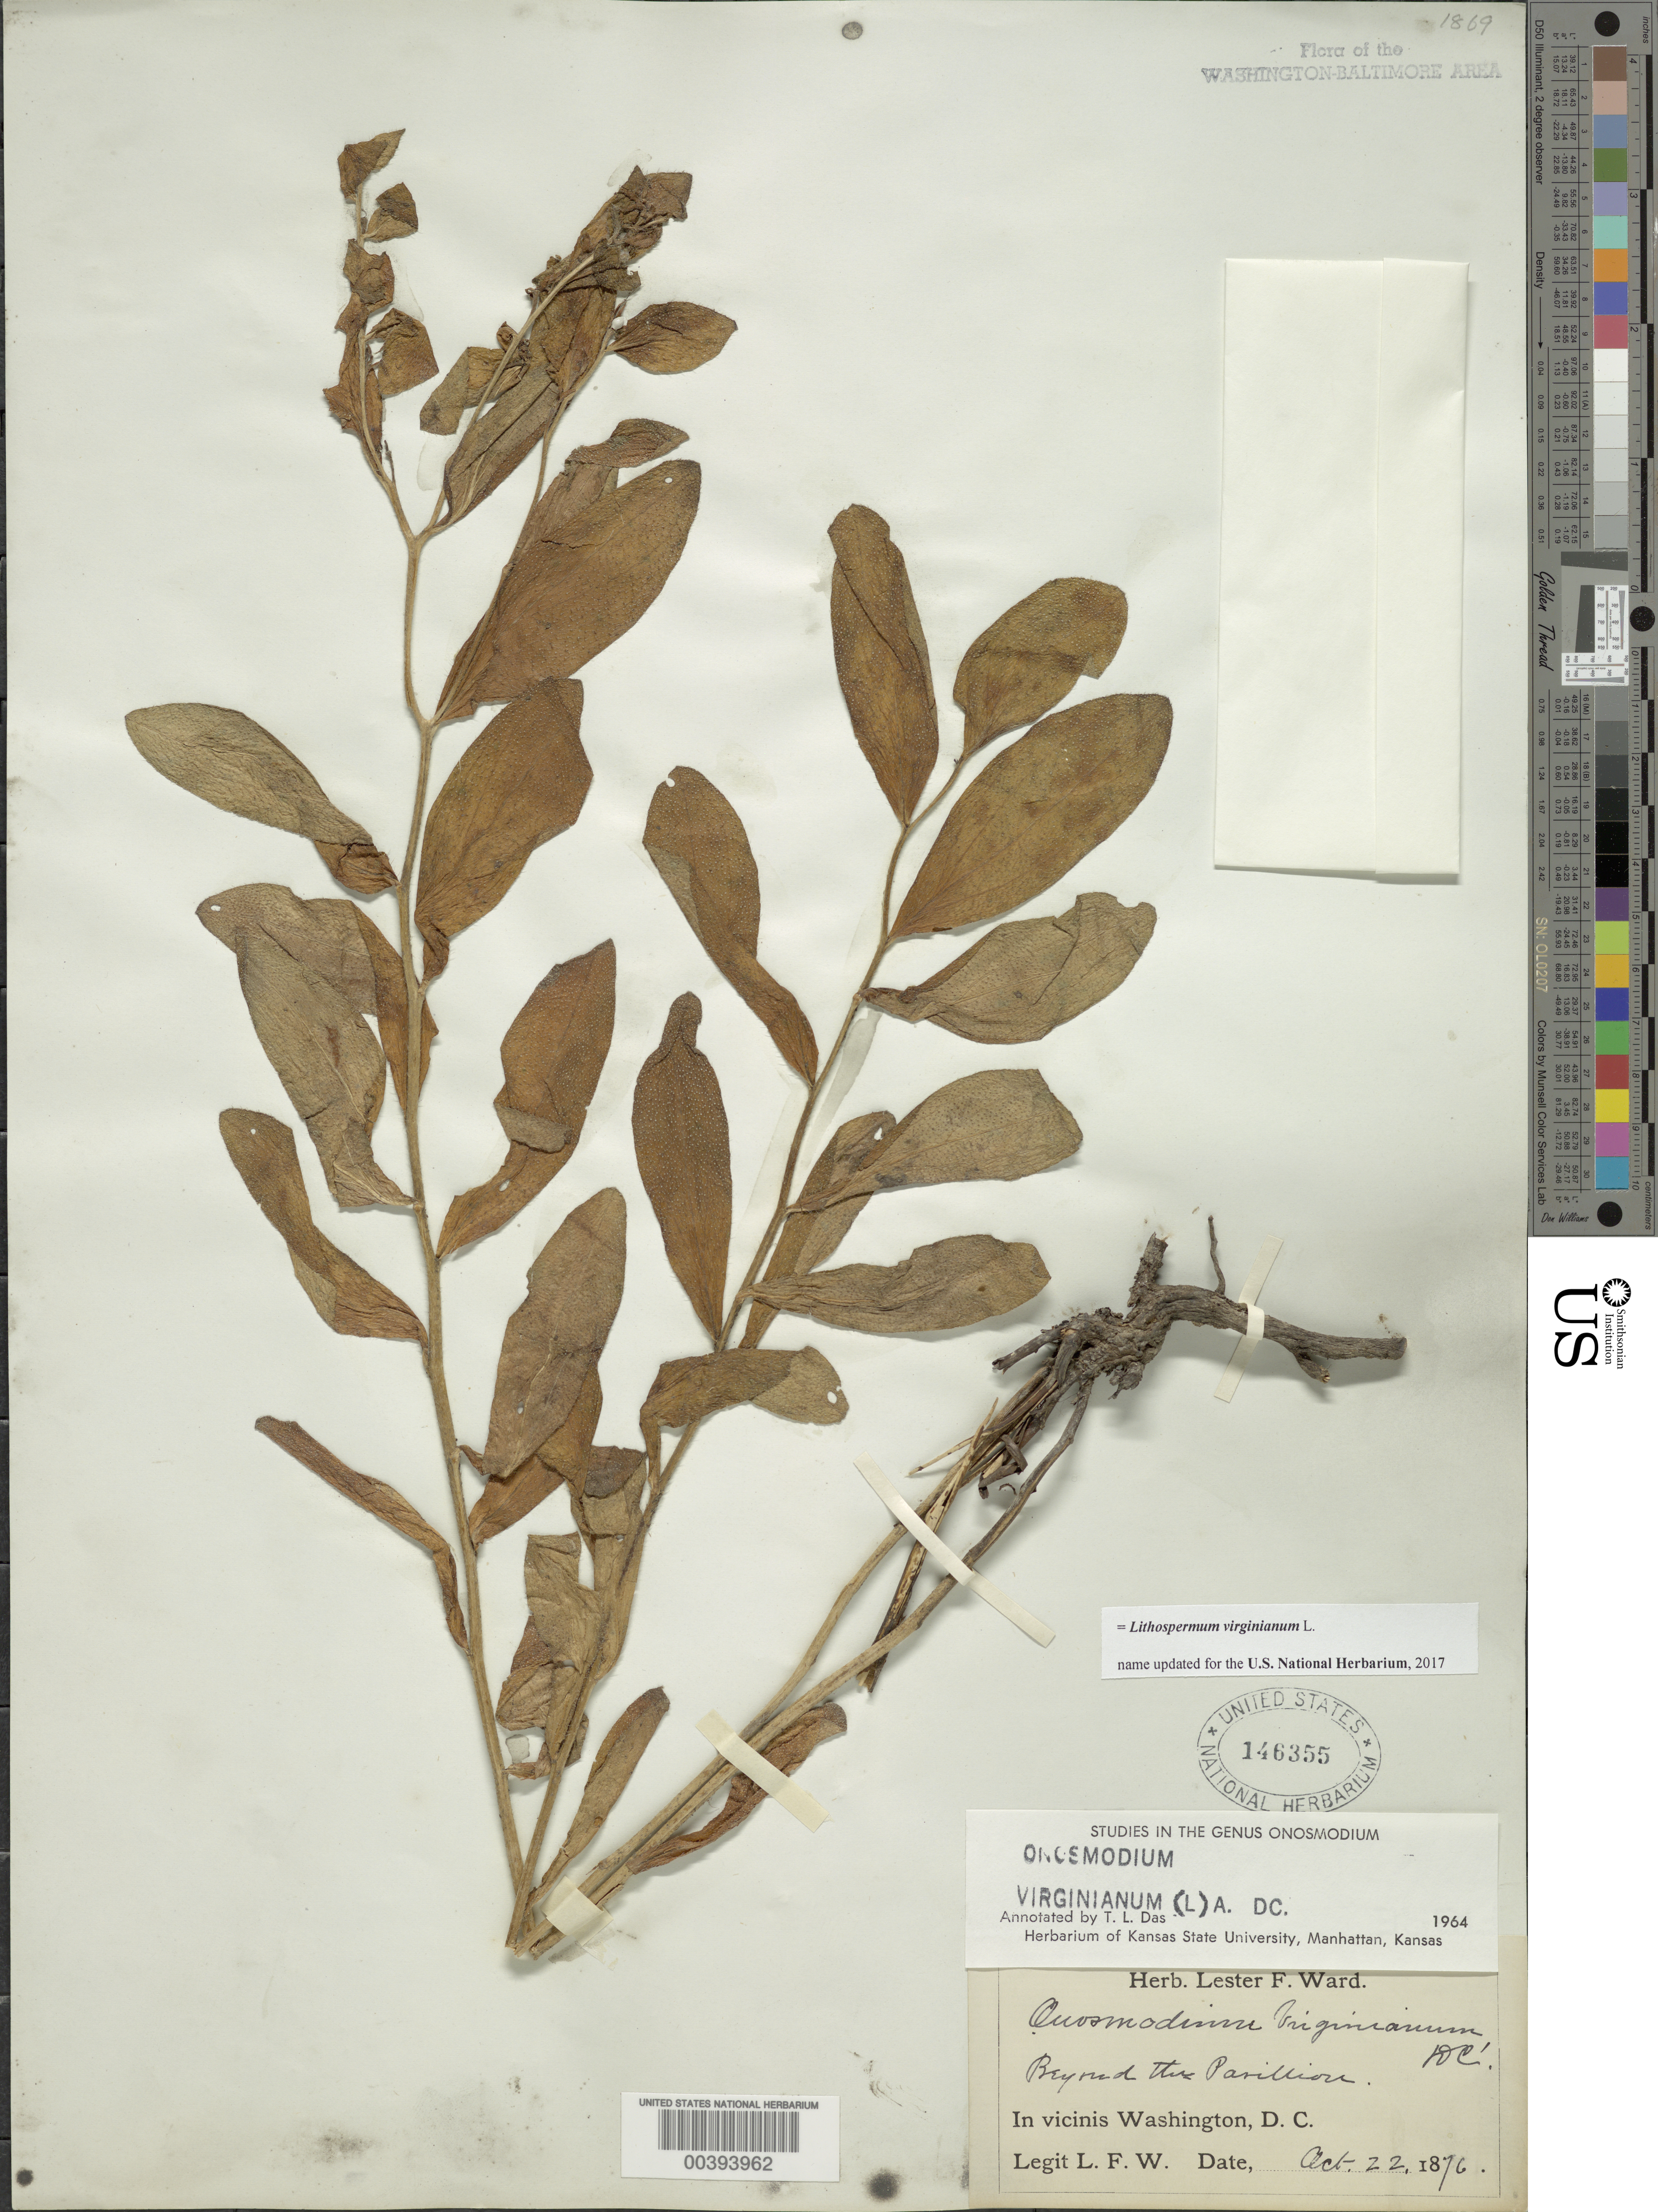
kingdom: Plantae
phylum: Tracheophyta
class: Magnoliopsida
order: Boraginales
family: Boraginaceae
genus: Lithospermum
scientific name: Lithospermum virginianum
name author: L.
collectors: L. F. Ward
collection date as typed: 22 Oct 1876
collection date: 1876-10-22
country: United States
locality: Beyond Pavillion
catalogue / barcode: US 146355